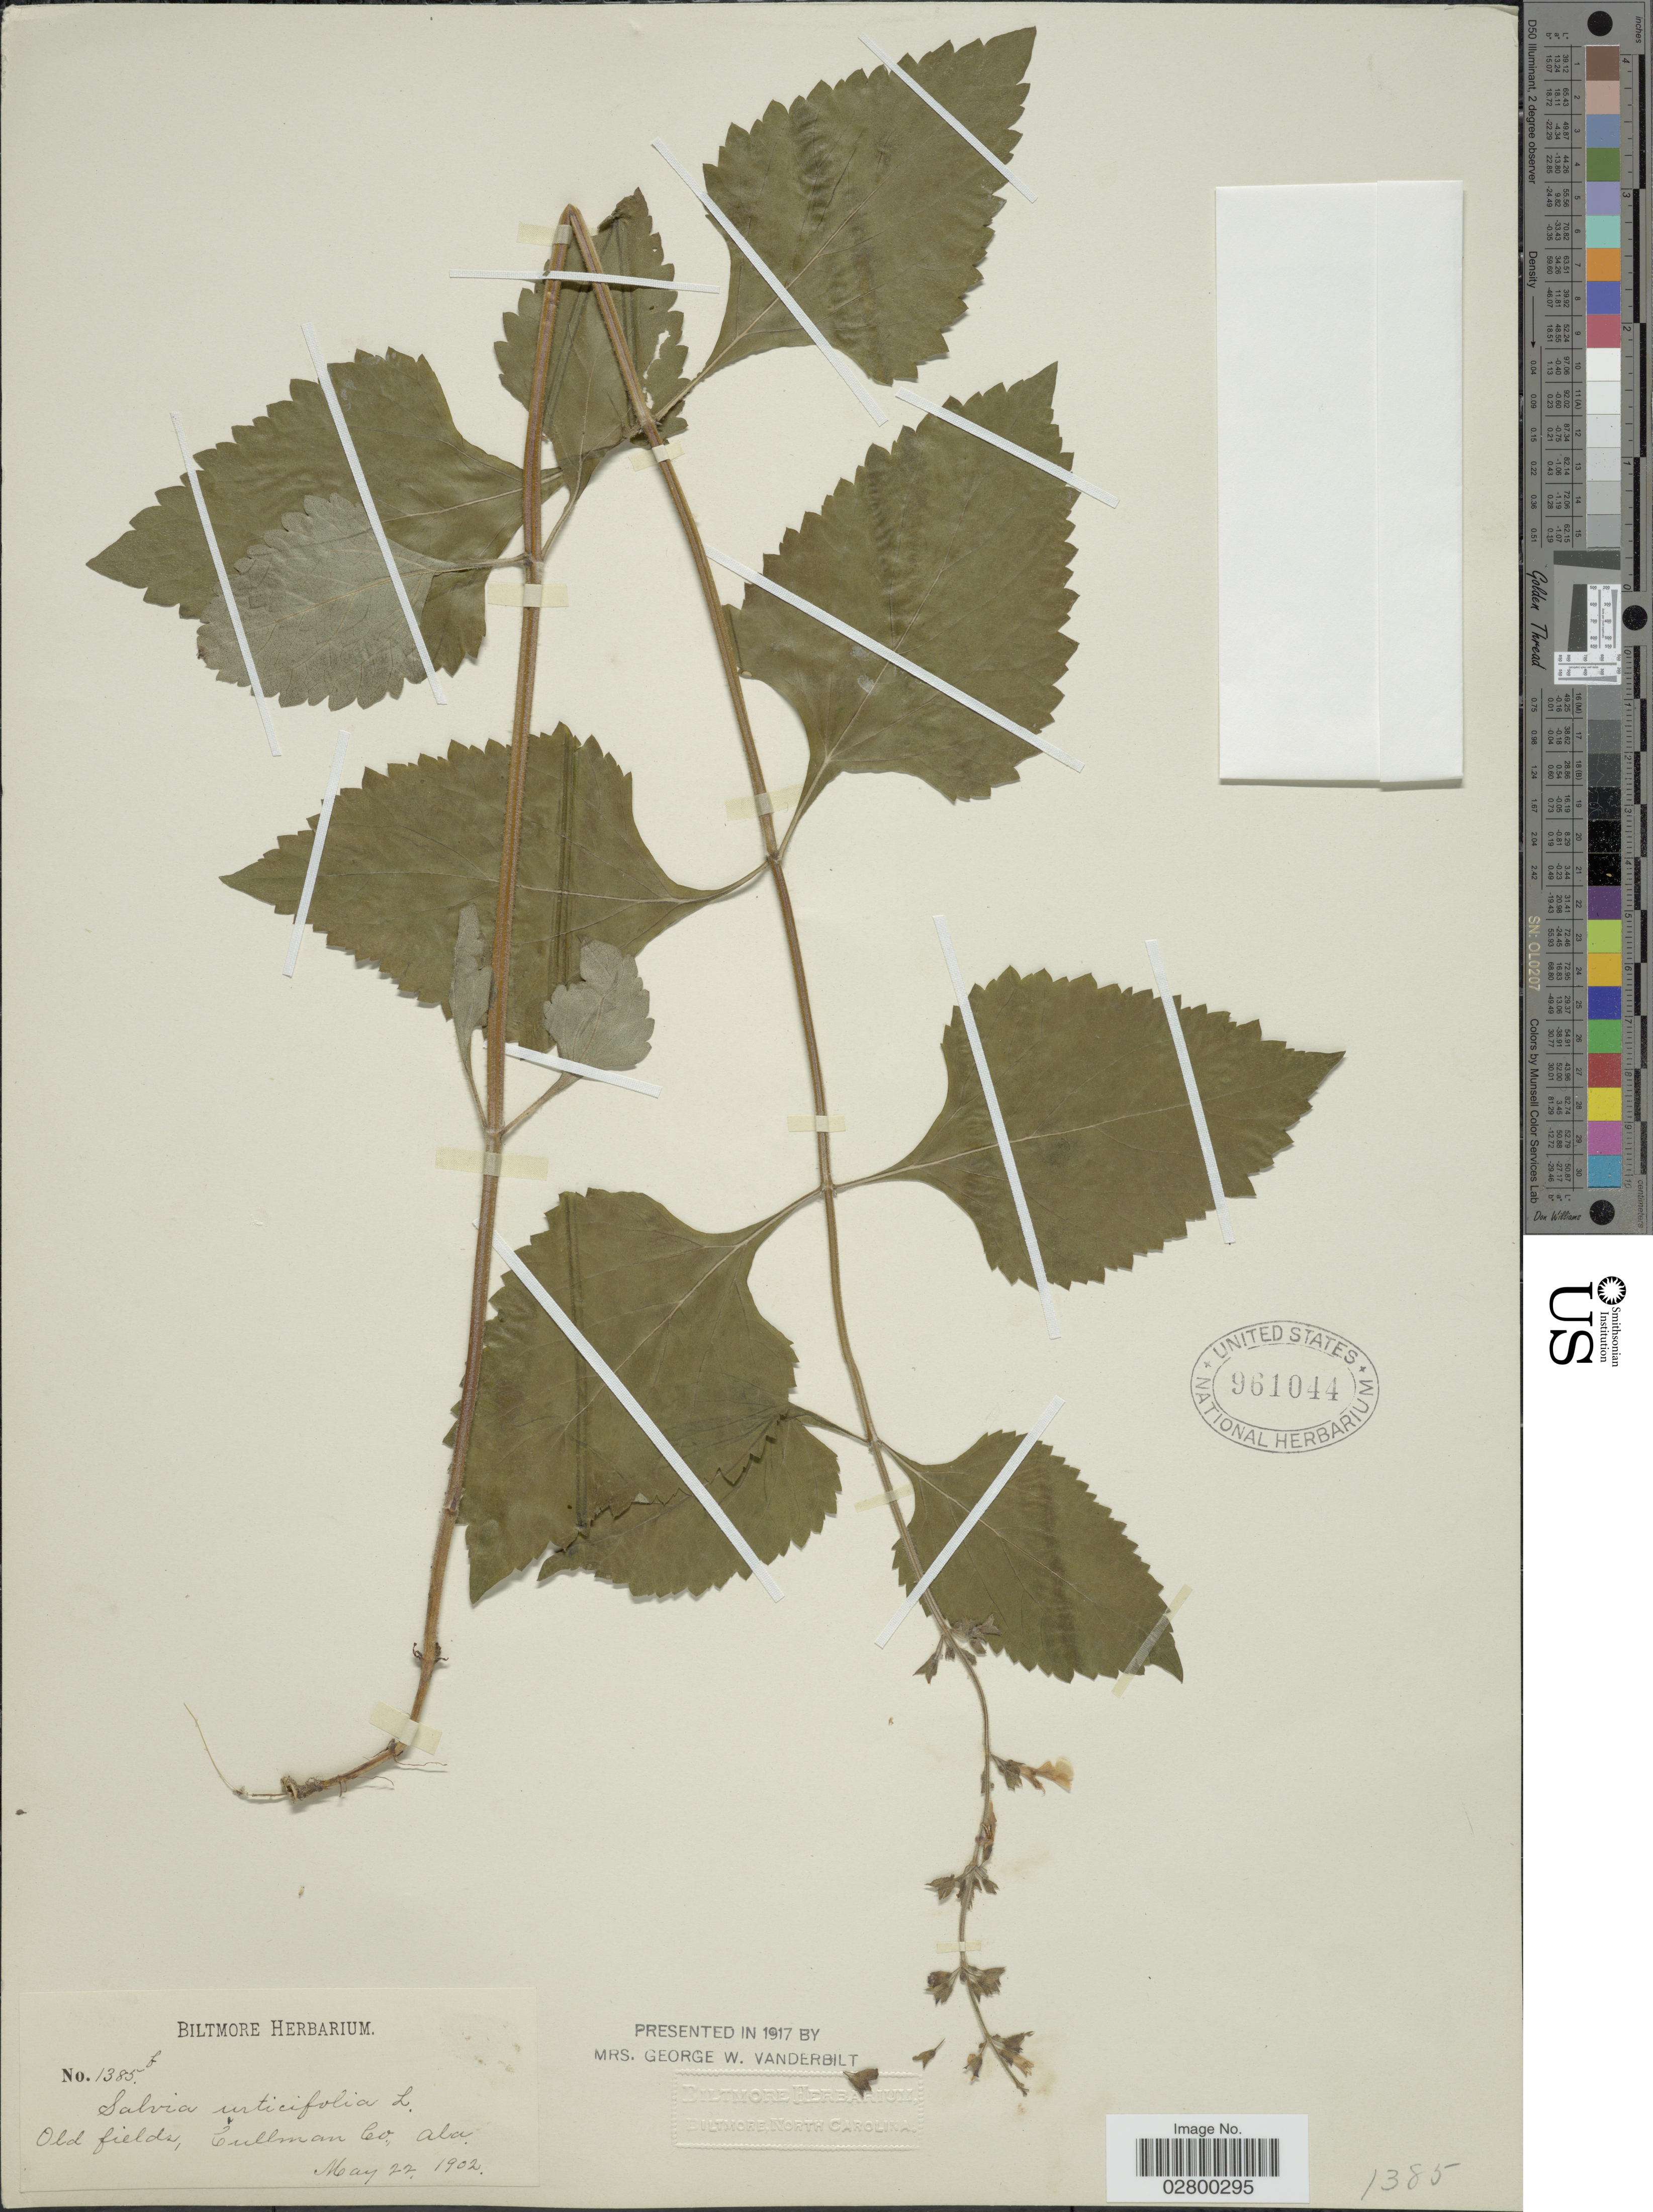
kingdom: Plantae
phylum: Tracheophyta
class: Magnoliopsida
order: Lamiales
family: Lamiaceae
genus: Salvia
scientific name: Salvia urticifolia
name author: L.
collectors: ex herb. Biltmore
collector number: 1385b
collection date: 1902-05-22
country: United States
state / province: Alabama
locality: Old Fields, Cullman Co., Ala.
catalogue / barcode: US 961044